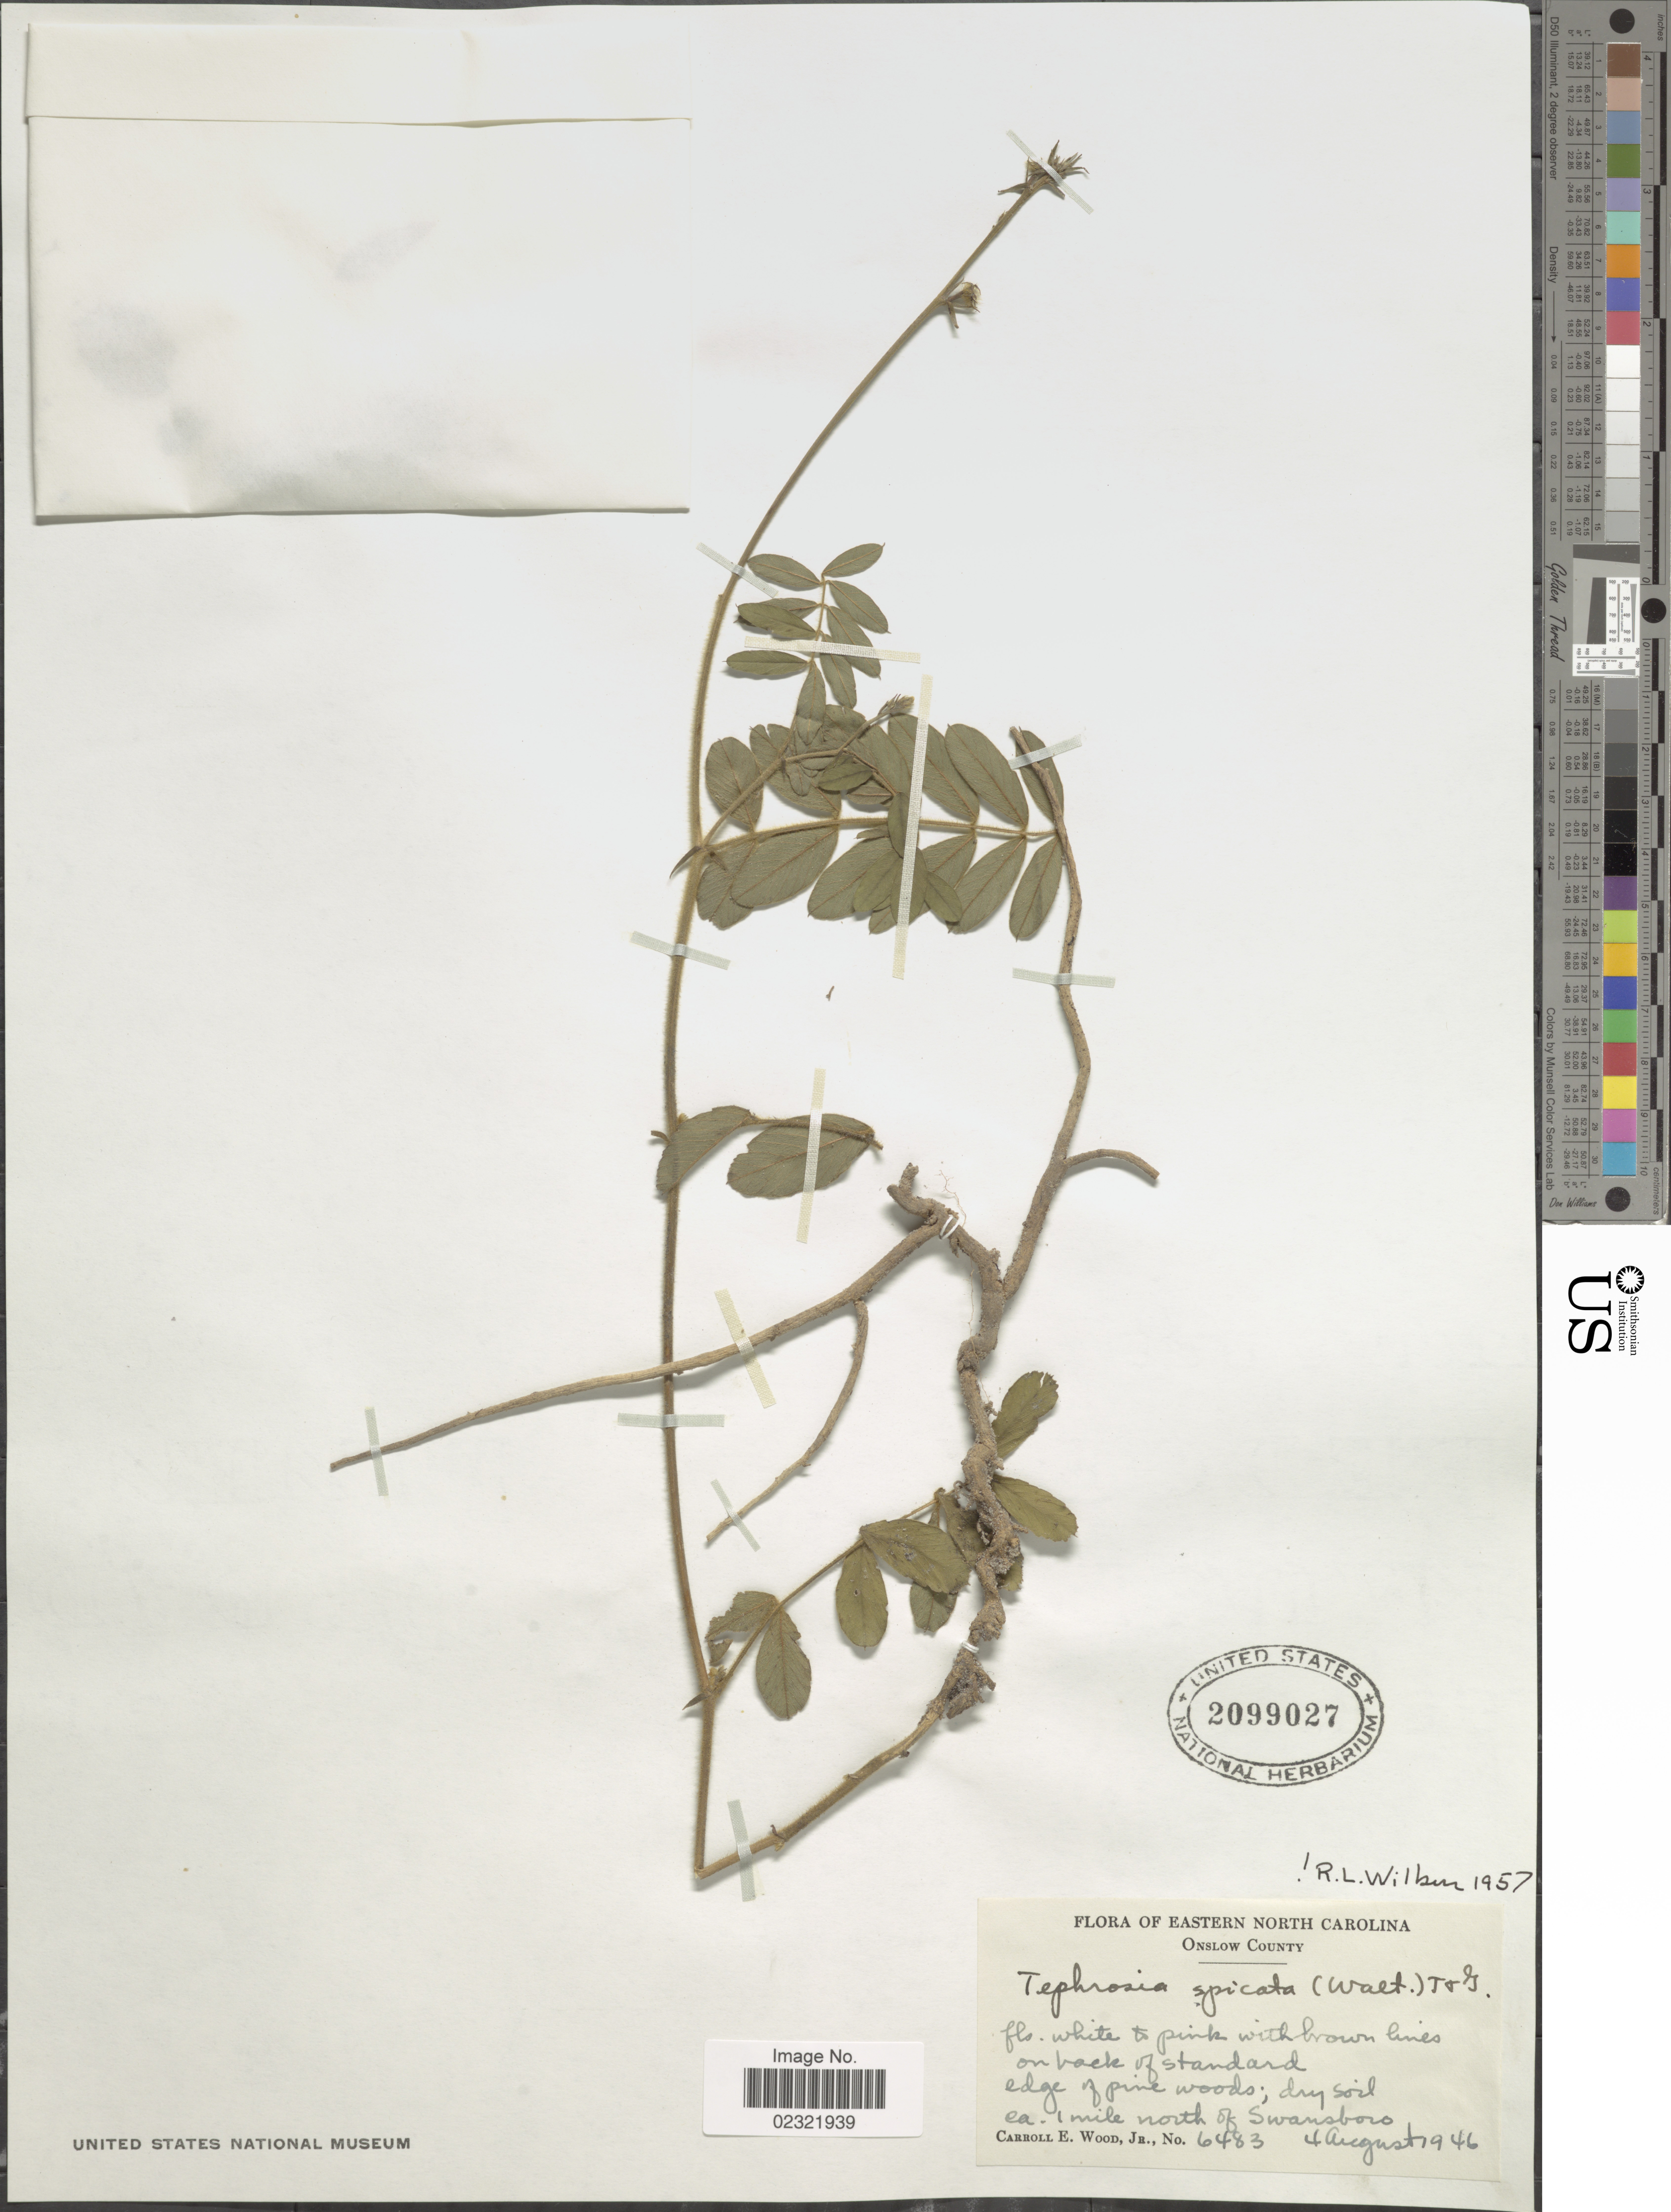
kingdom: Plantae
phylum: Tracheophyta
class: Magnoliopsida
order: Fabales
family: Fabaceae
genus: Tephrosia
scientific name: Tephrosia spicata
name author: (Walter) Torr. & A. Gray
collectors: C. E. Wood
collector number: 6483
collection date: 1946-08-04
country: United States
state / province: North Carolina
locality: Eastern North Carolina, Onslow County, edge of pine woods; dry soil ca. 1 mile north of Swansboro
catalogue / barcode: US 2099027